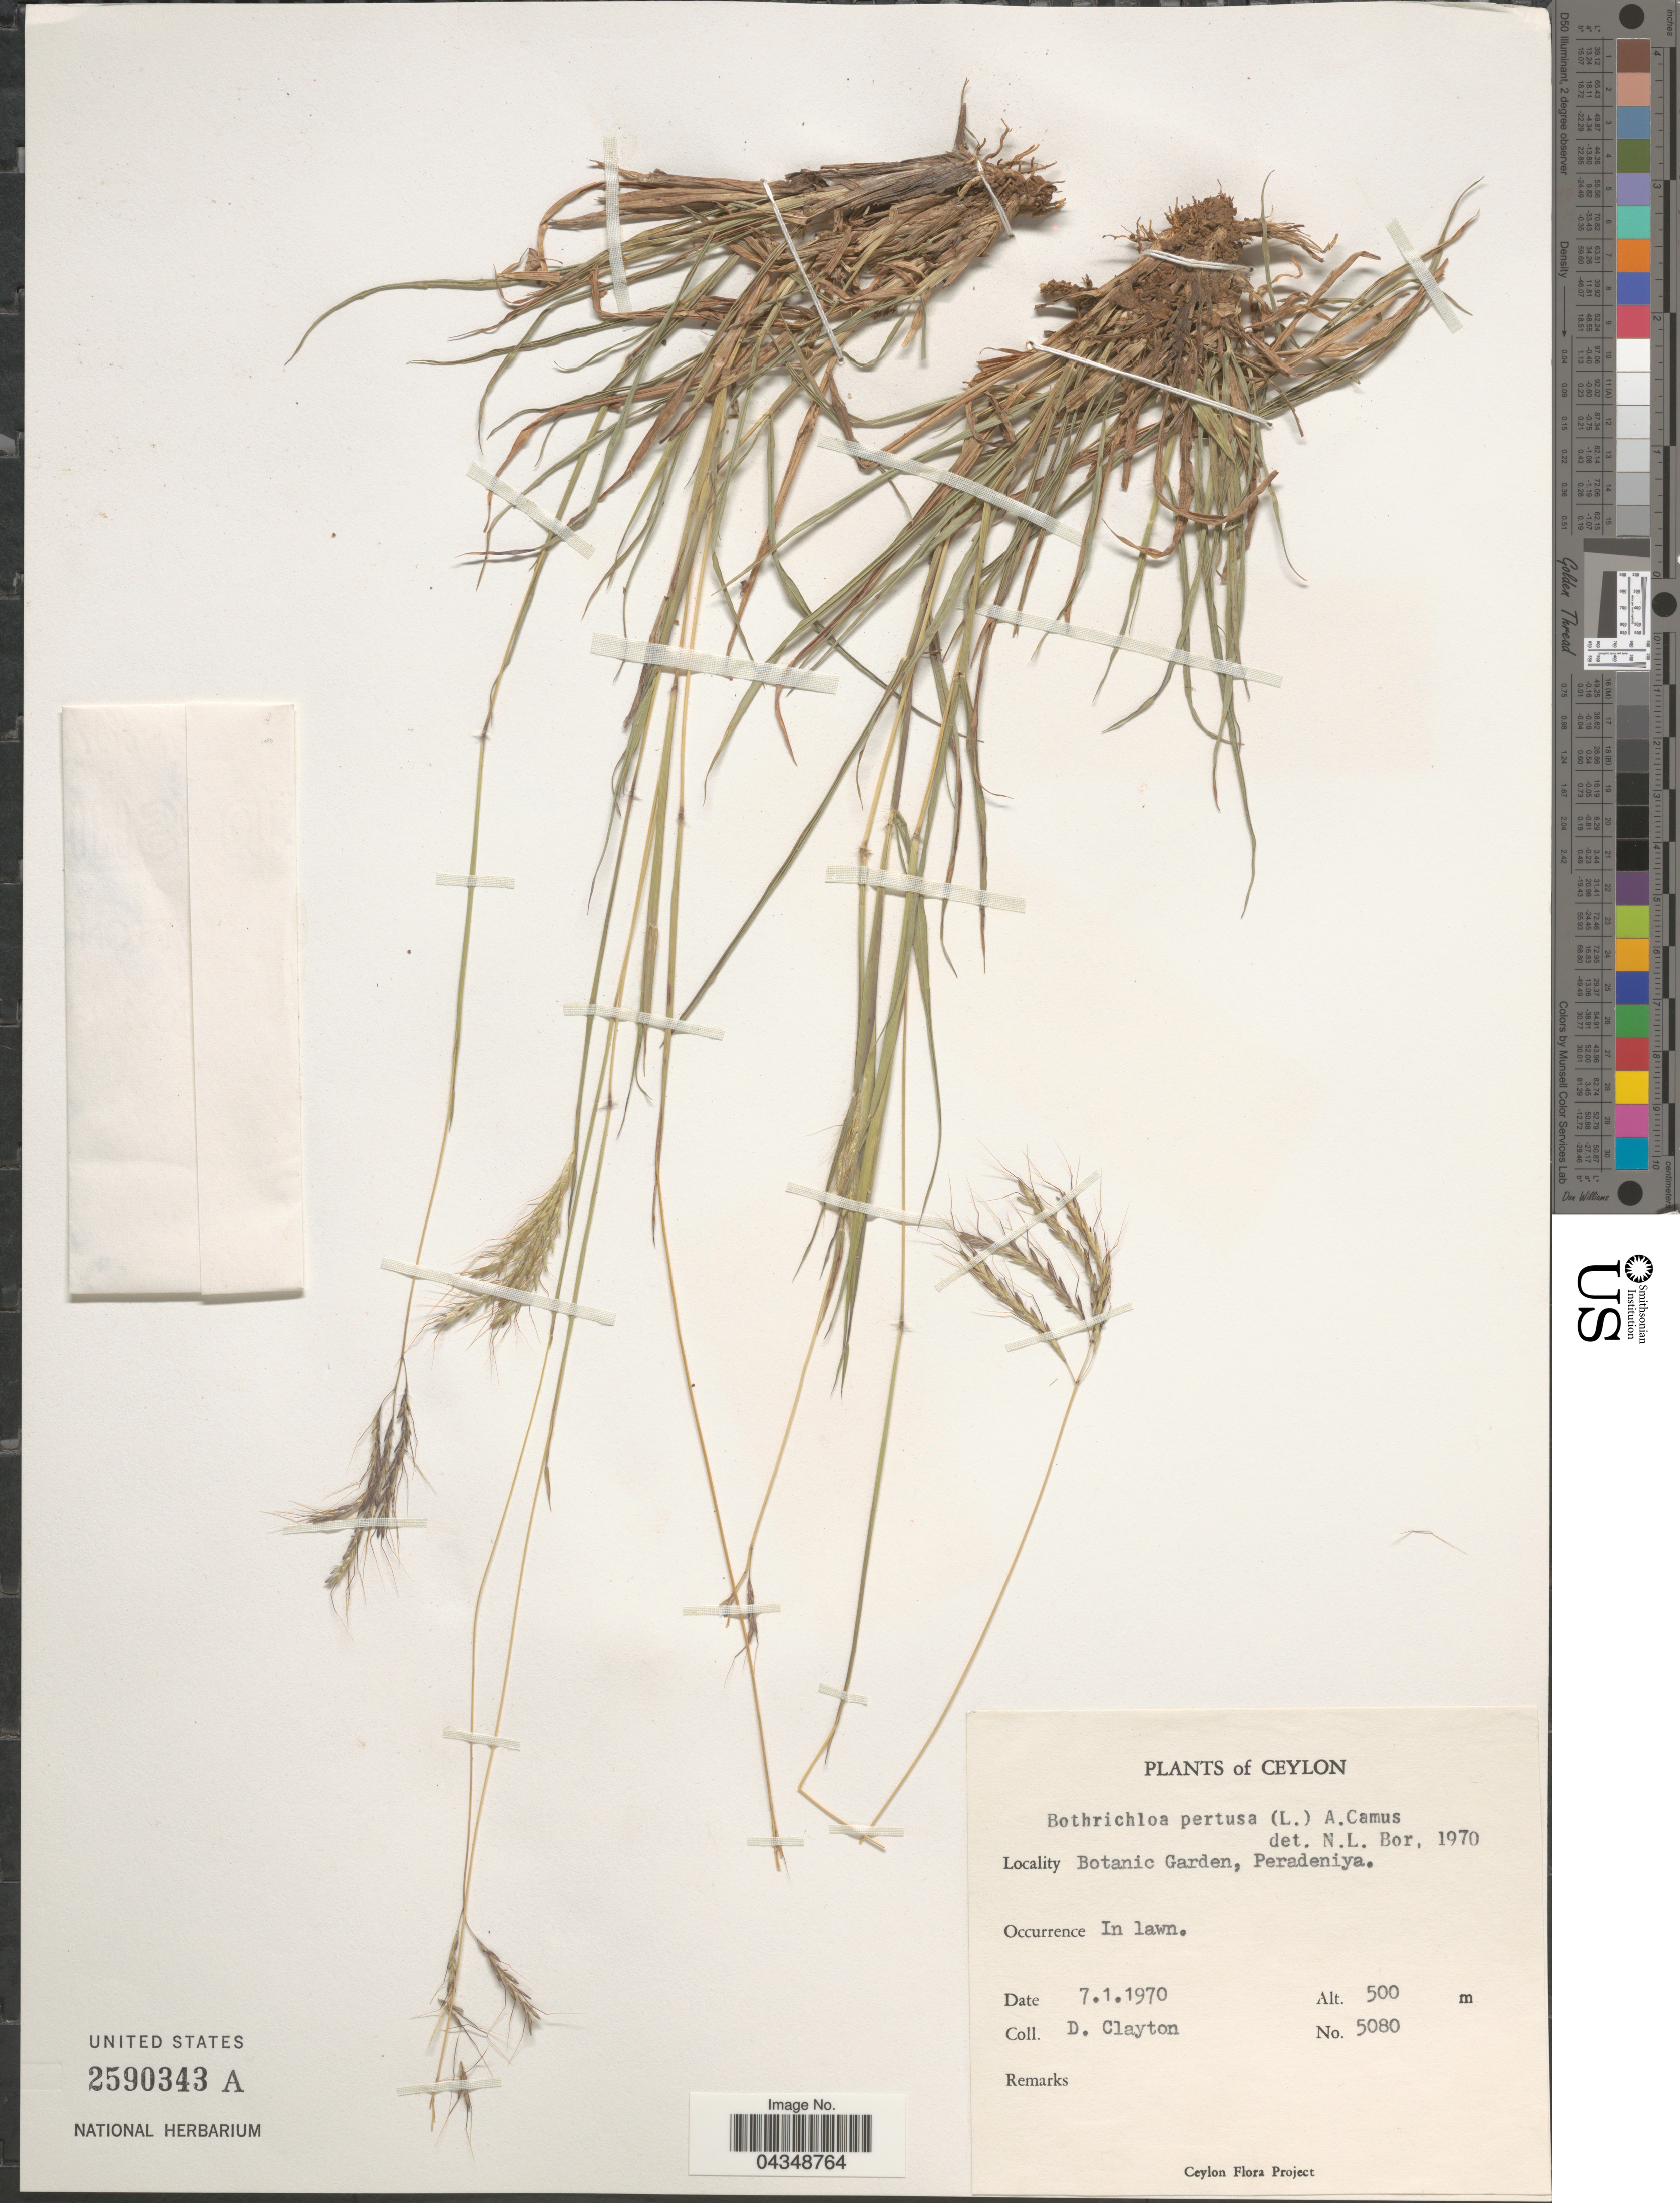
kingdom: Plantae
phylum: Tracheophyta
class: Liliopsida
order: Poales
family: Poaceae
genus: Bothriochloa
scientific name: Bothriochloa pertusa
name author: (L.) A. Camus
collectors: D. Clayton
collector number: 5080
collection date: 1970-01-07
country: Sri Lanka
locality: Ceylon. Botanic Garden, Peradeniya. In lawn.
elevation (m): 500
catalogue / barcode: US 2590343A